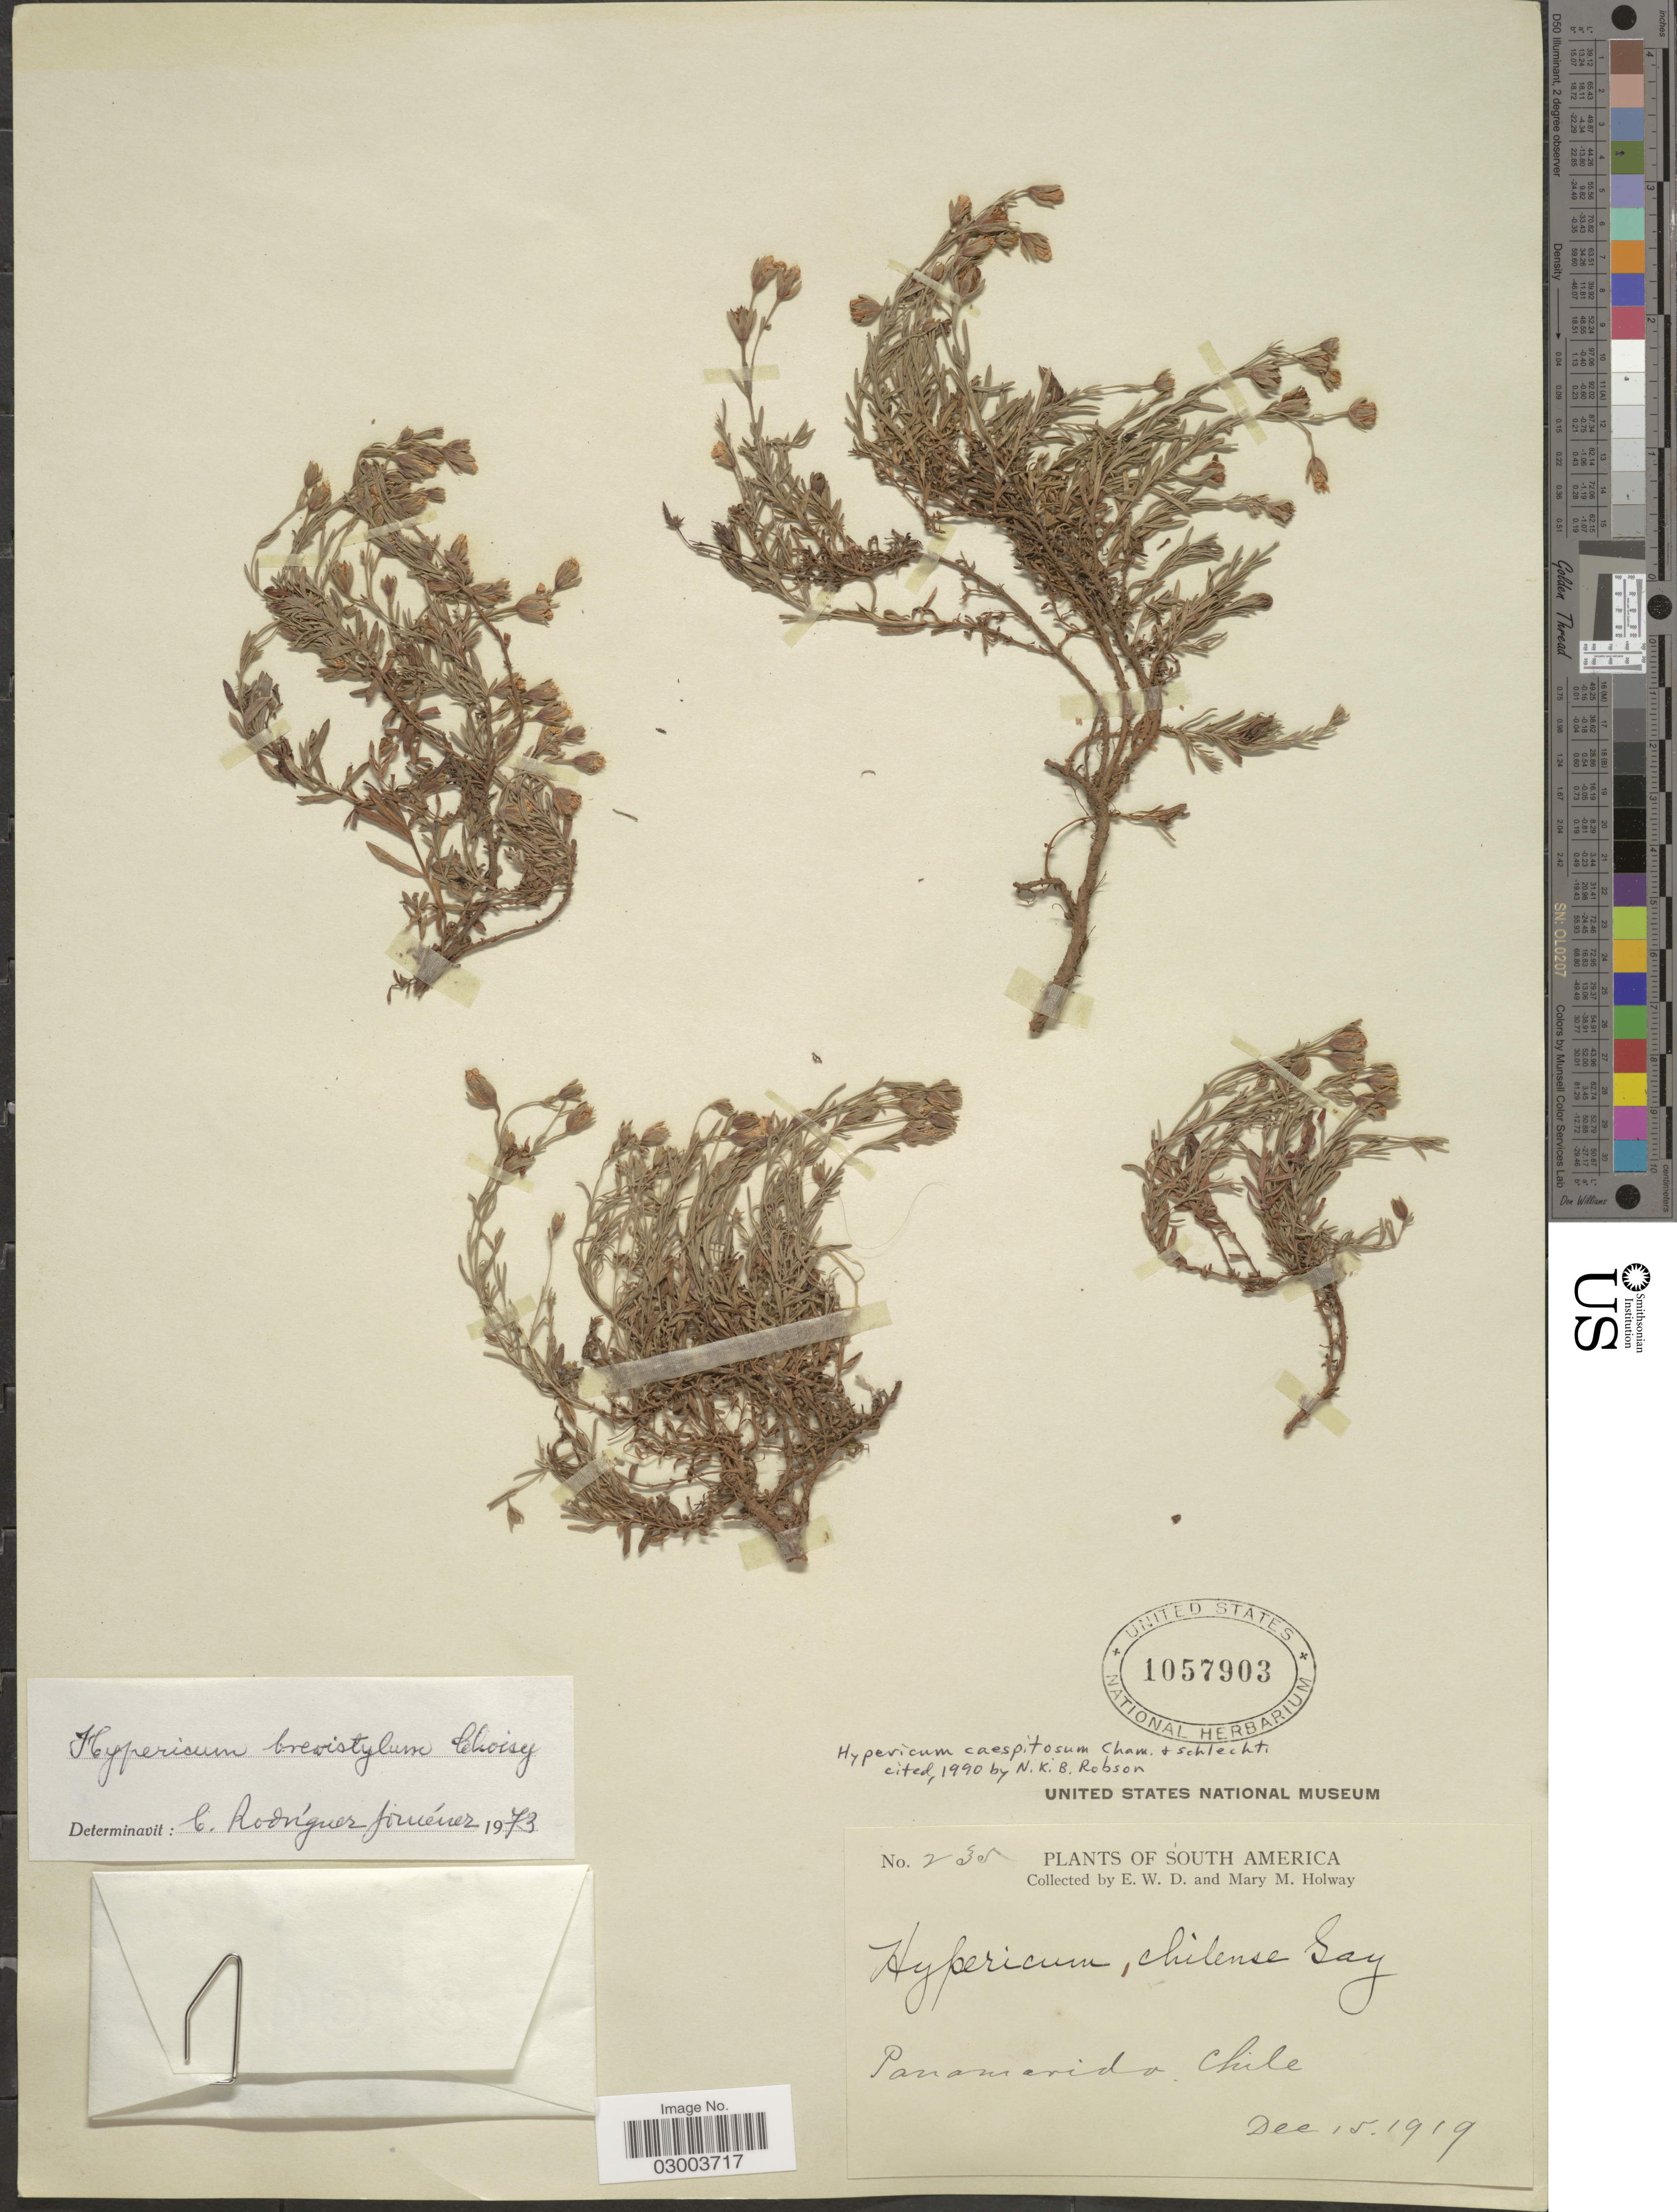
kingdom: Plantae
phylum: Tracheophyta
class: Magnoliopsida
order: Malpighiales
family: Hypericaceae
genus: Hypericum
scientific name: Hypericum caespitosum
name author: Cham. & Schltdl.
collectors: E. W. D. Holway & M. M. Holway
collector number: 235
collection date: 1919-12-15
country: Chile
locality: Panamavida.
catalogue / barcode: US 1057903